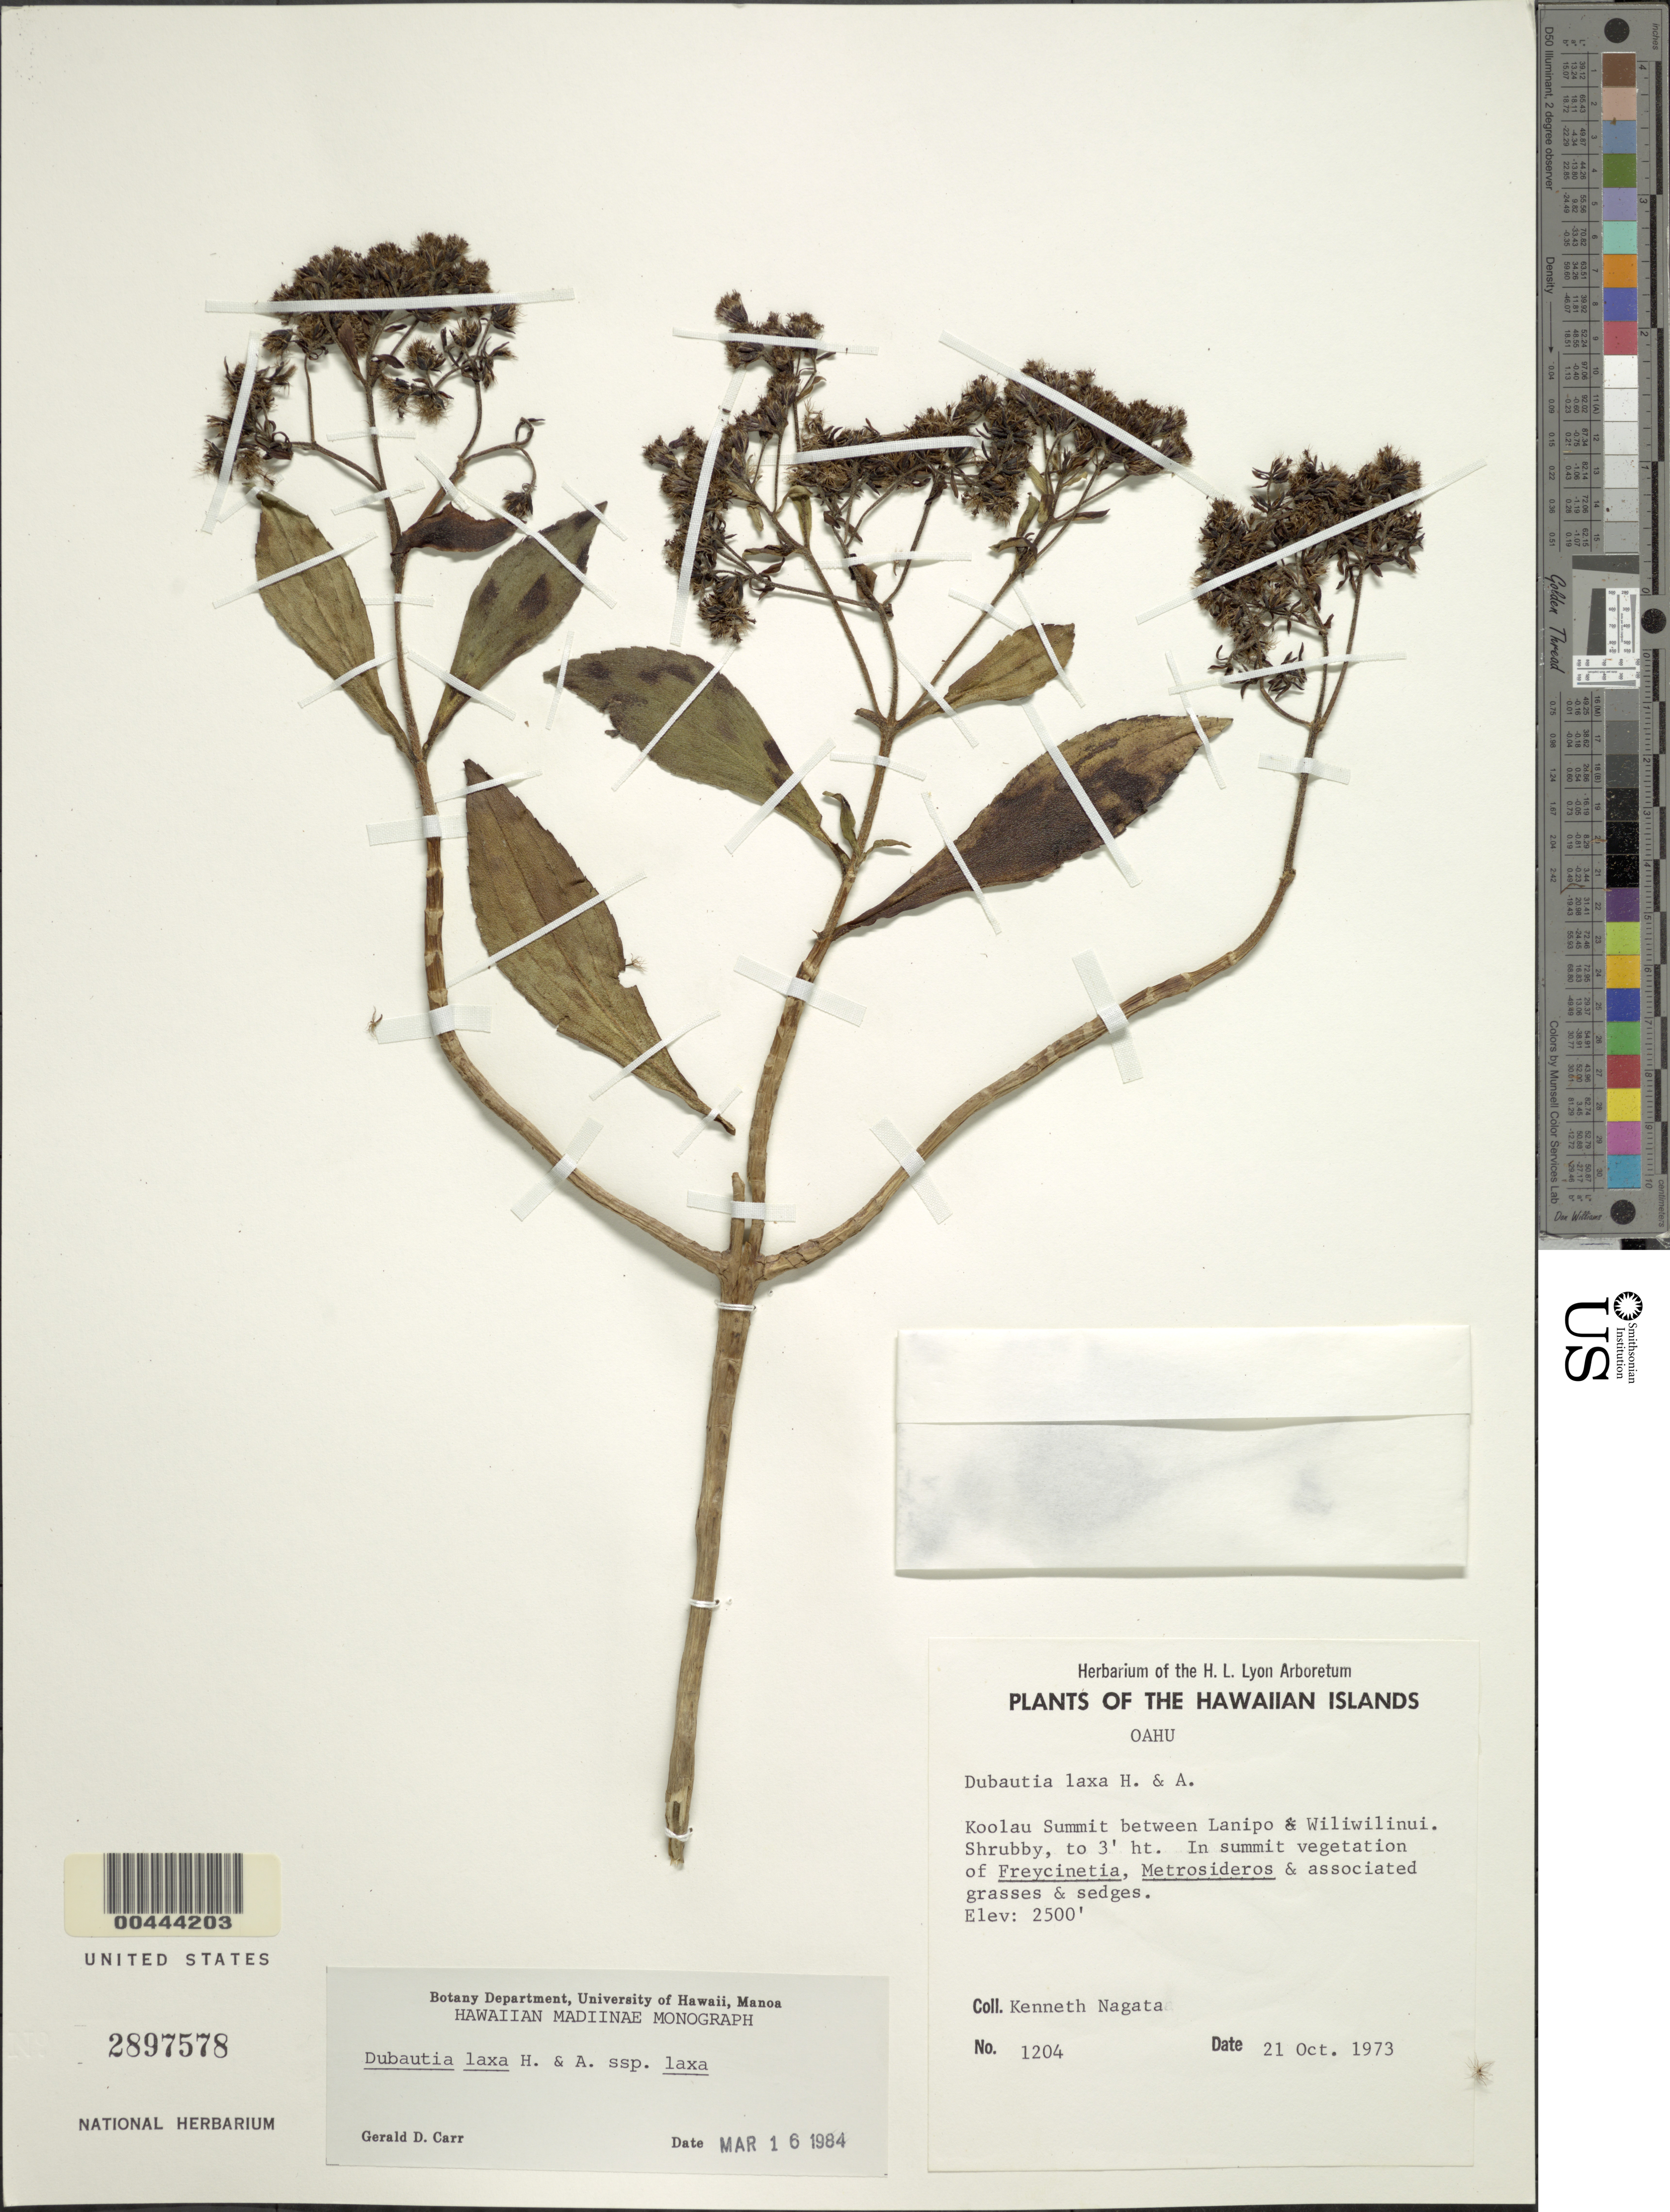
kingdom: Plantae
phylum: Tracheophyta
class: Magnoliopsida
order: Asterales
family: Asteraceae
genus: Dubautia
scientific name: Dubautia laxa subsp. laxa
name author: Hook. & Arn.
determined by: Carr, G. D.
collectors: K. Nagata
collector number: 1204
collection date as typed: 21 Oct 1973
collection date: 1973-10-21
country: United States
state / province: Hawaii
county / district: Honolulu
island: Oahu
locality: Koolau Summit between Lanipo and Wiliwilinui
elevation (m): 762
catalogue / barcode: US 2897578